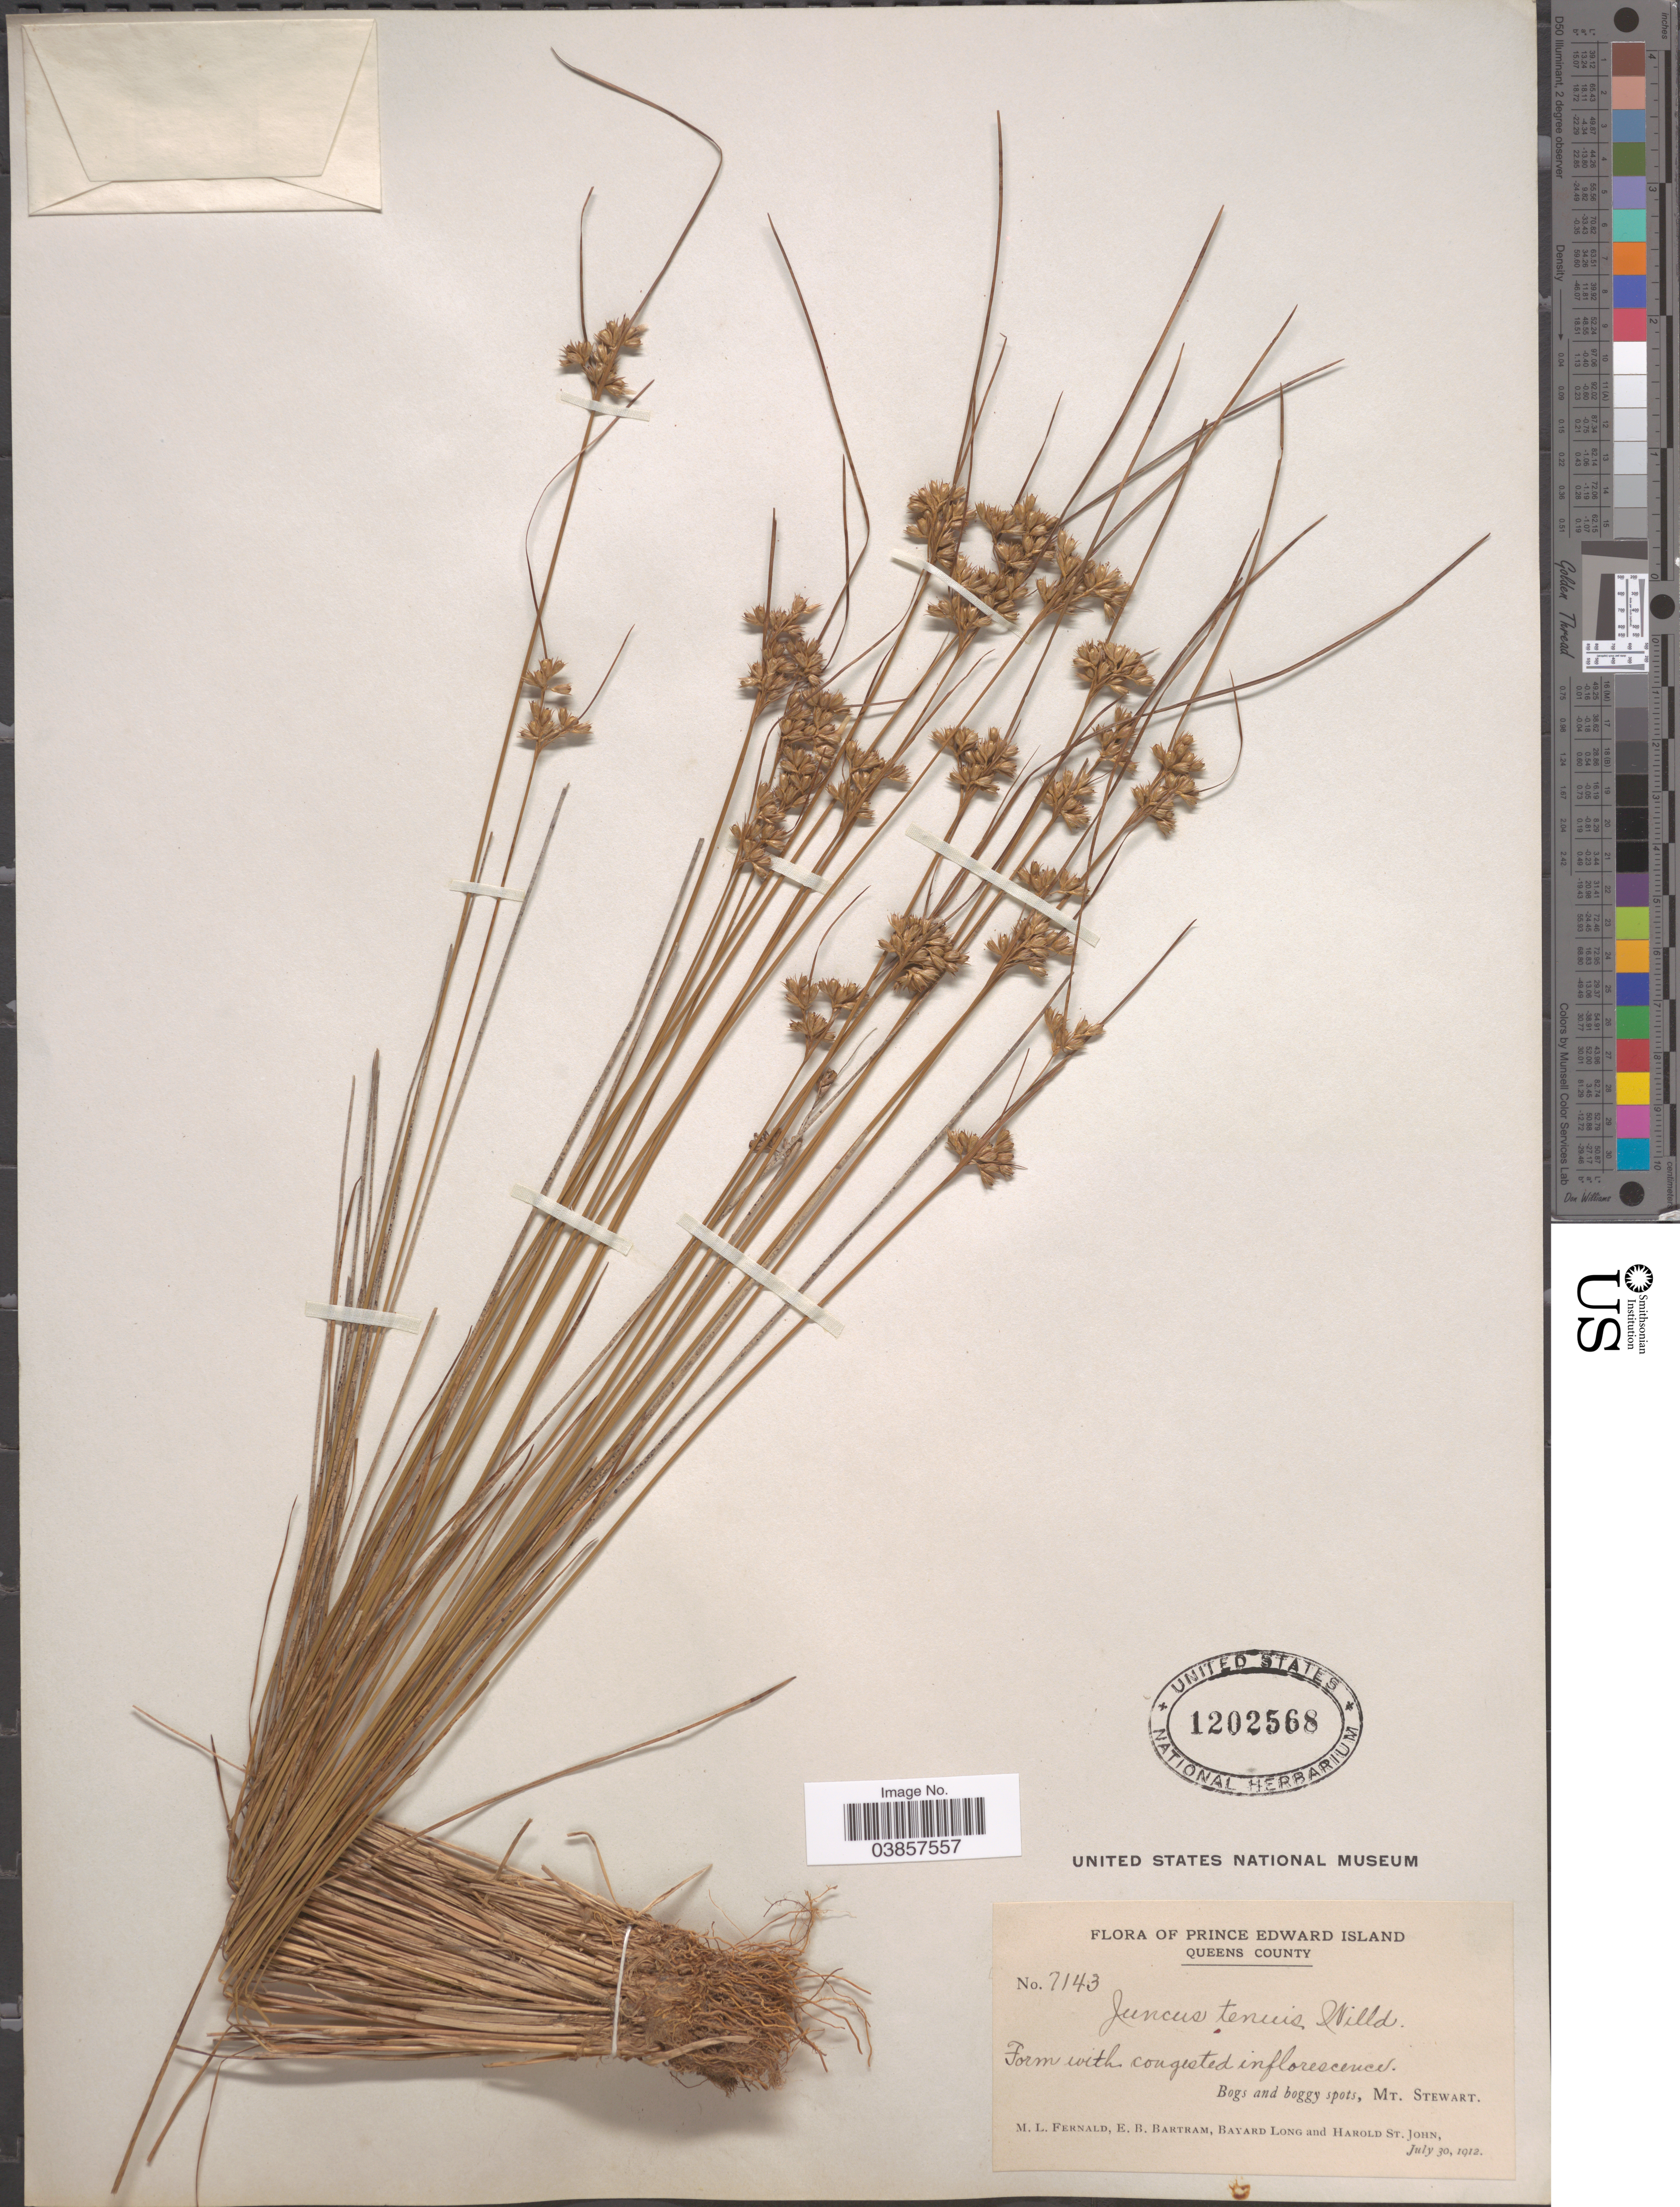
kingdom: Plantae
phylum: Tracheophyta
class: Liliopsida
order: Poales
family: Juncaceae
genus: Juncus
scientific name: Juncus tenuis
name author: Willd.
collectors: M. L. Fernald, E. B. Bartram, B. Long & H. St. John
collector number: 7143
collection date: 1912-07-30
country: Canada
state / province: Prince Edward Island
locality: Queens County. Mt. Stewart.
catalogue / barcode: US 1202568